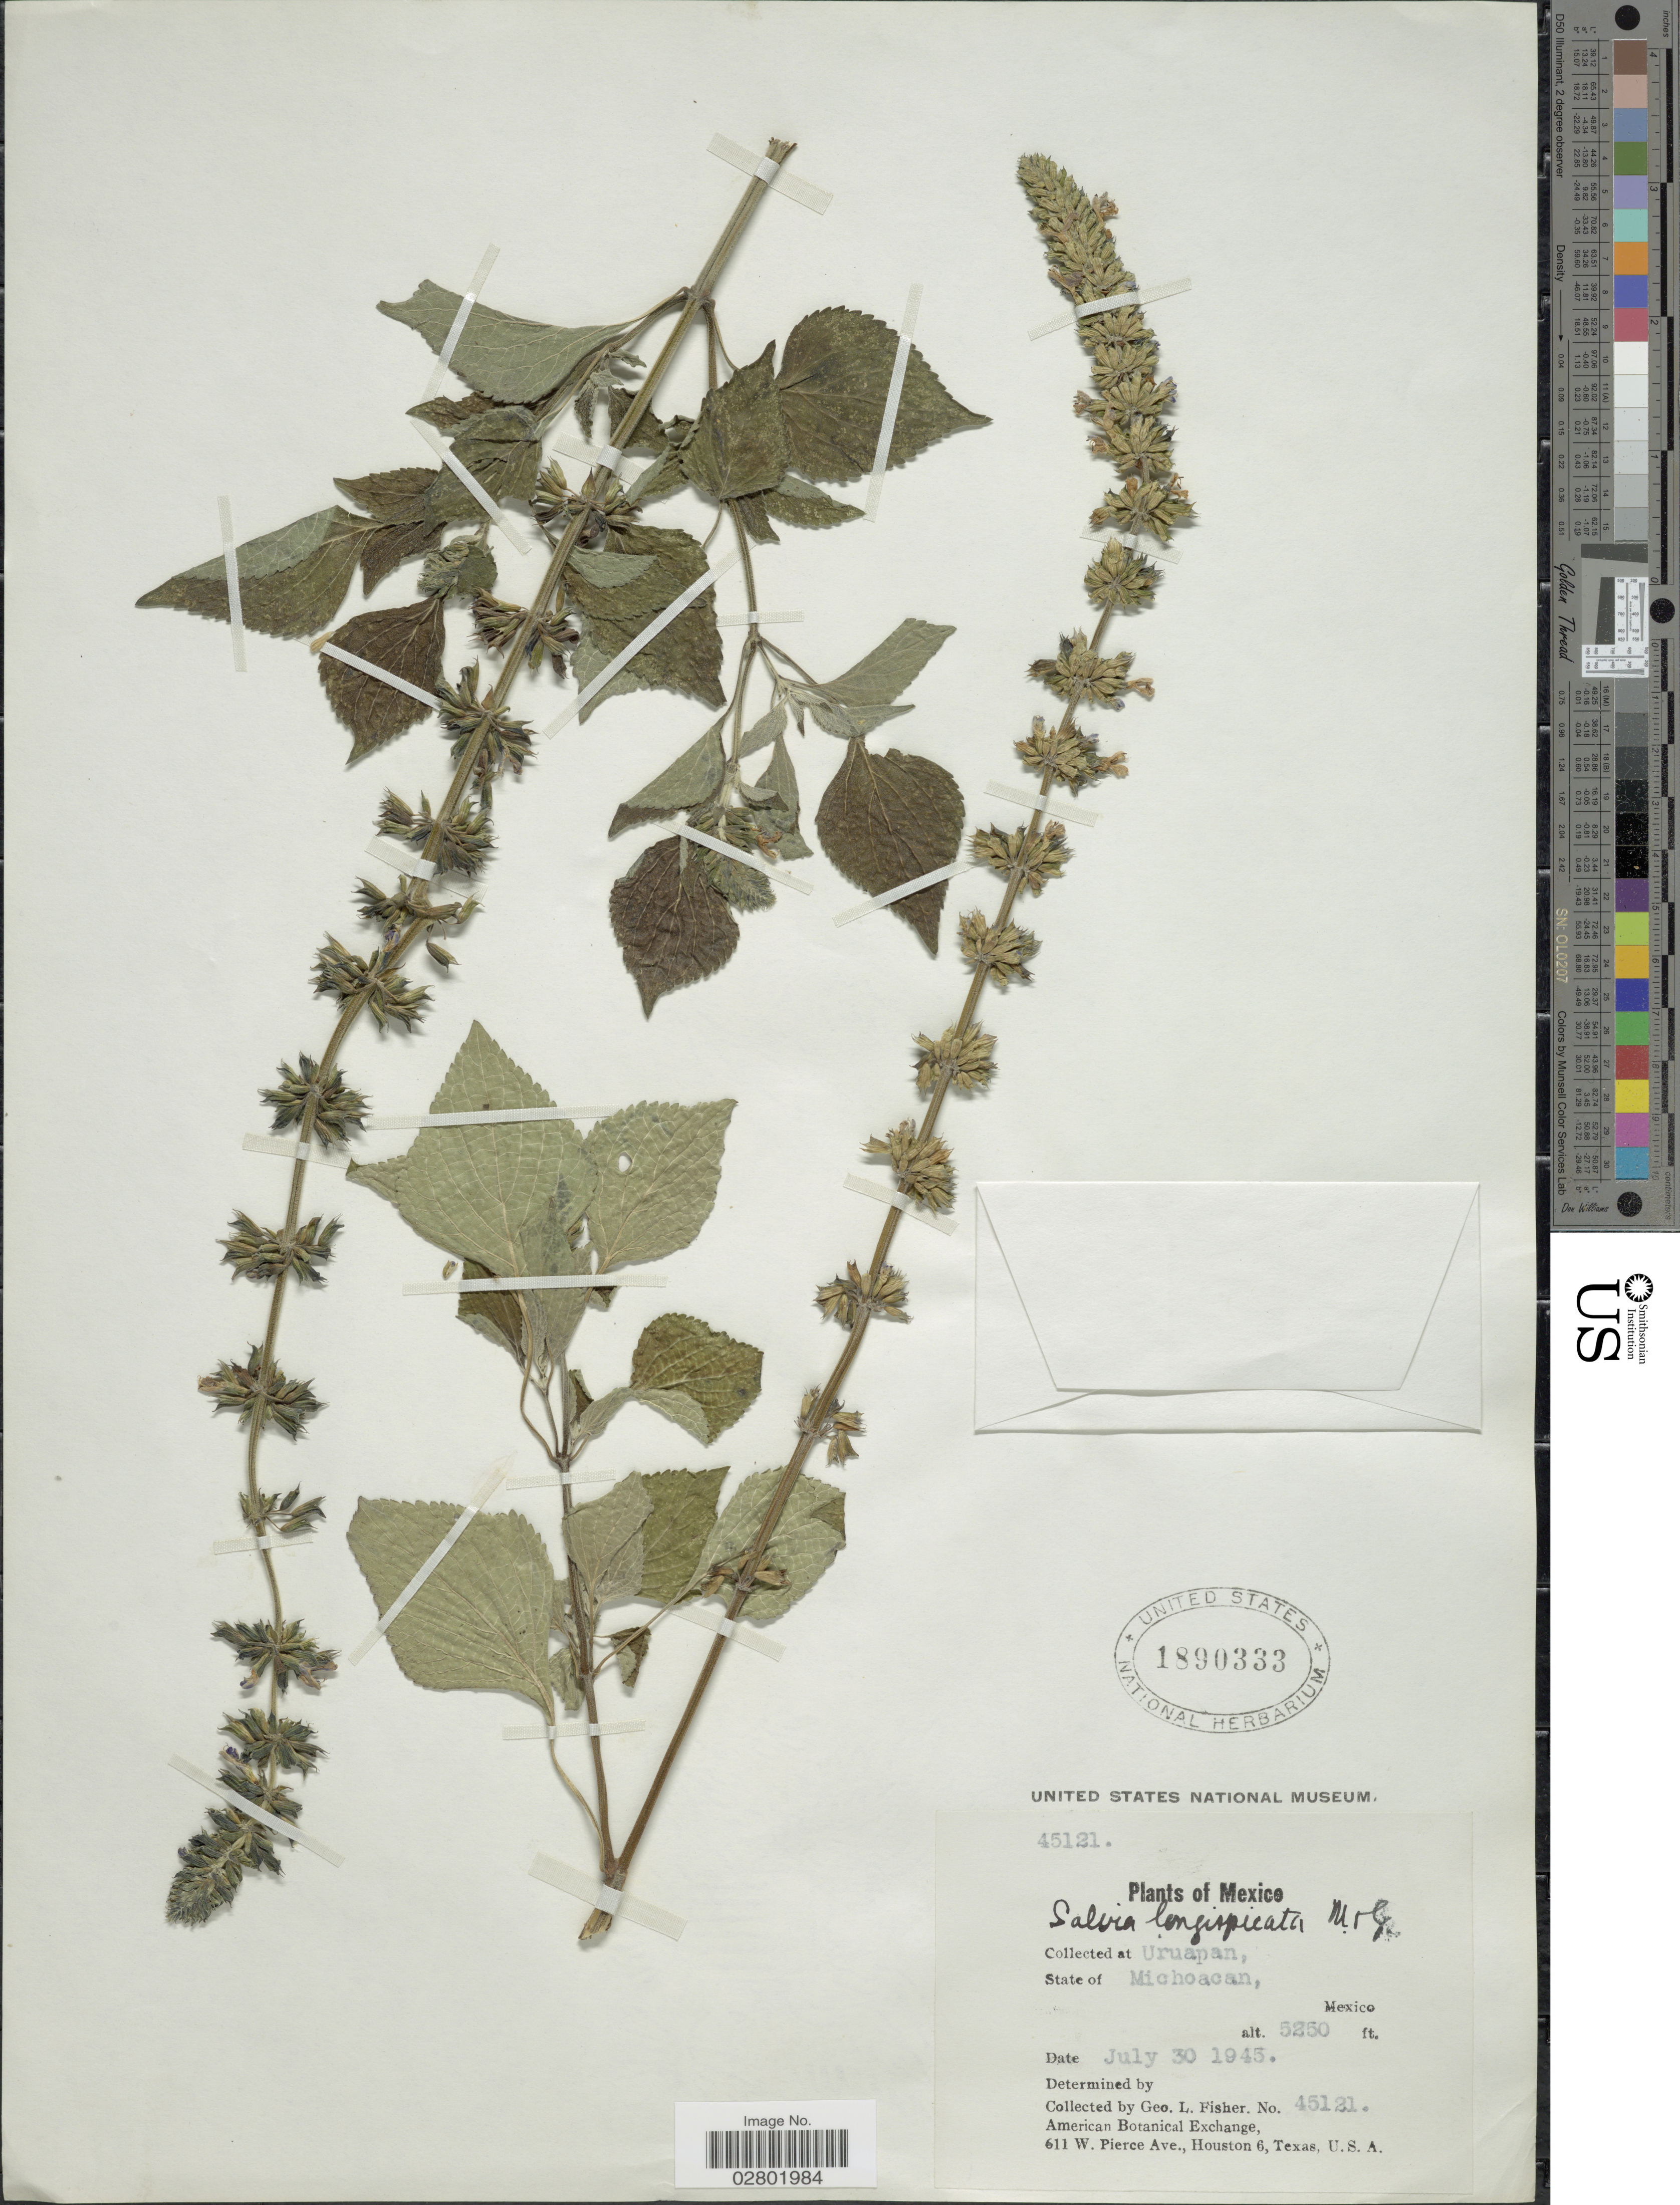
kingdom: Plantae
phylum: Tracheophyta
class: Magnoliopsida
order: Lamiales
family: Lamiaceae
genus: Salvia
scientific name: Salvia longispicata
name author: M. Martens & Galeotti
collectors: G. L. Fisher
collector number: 45121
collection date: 1945-07-30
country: Mexico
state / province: Michoacán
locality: Uruapan.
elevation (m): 1600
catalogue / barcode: US 1890333